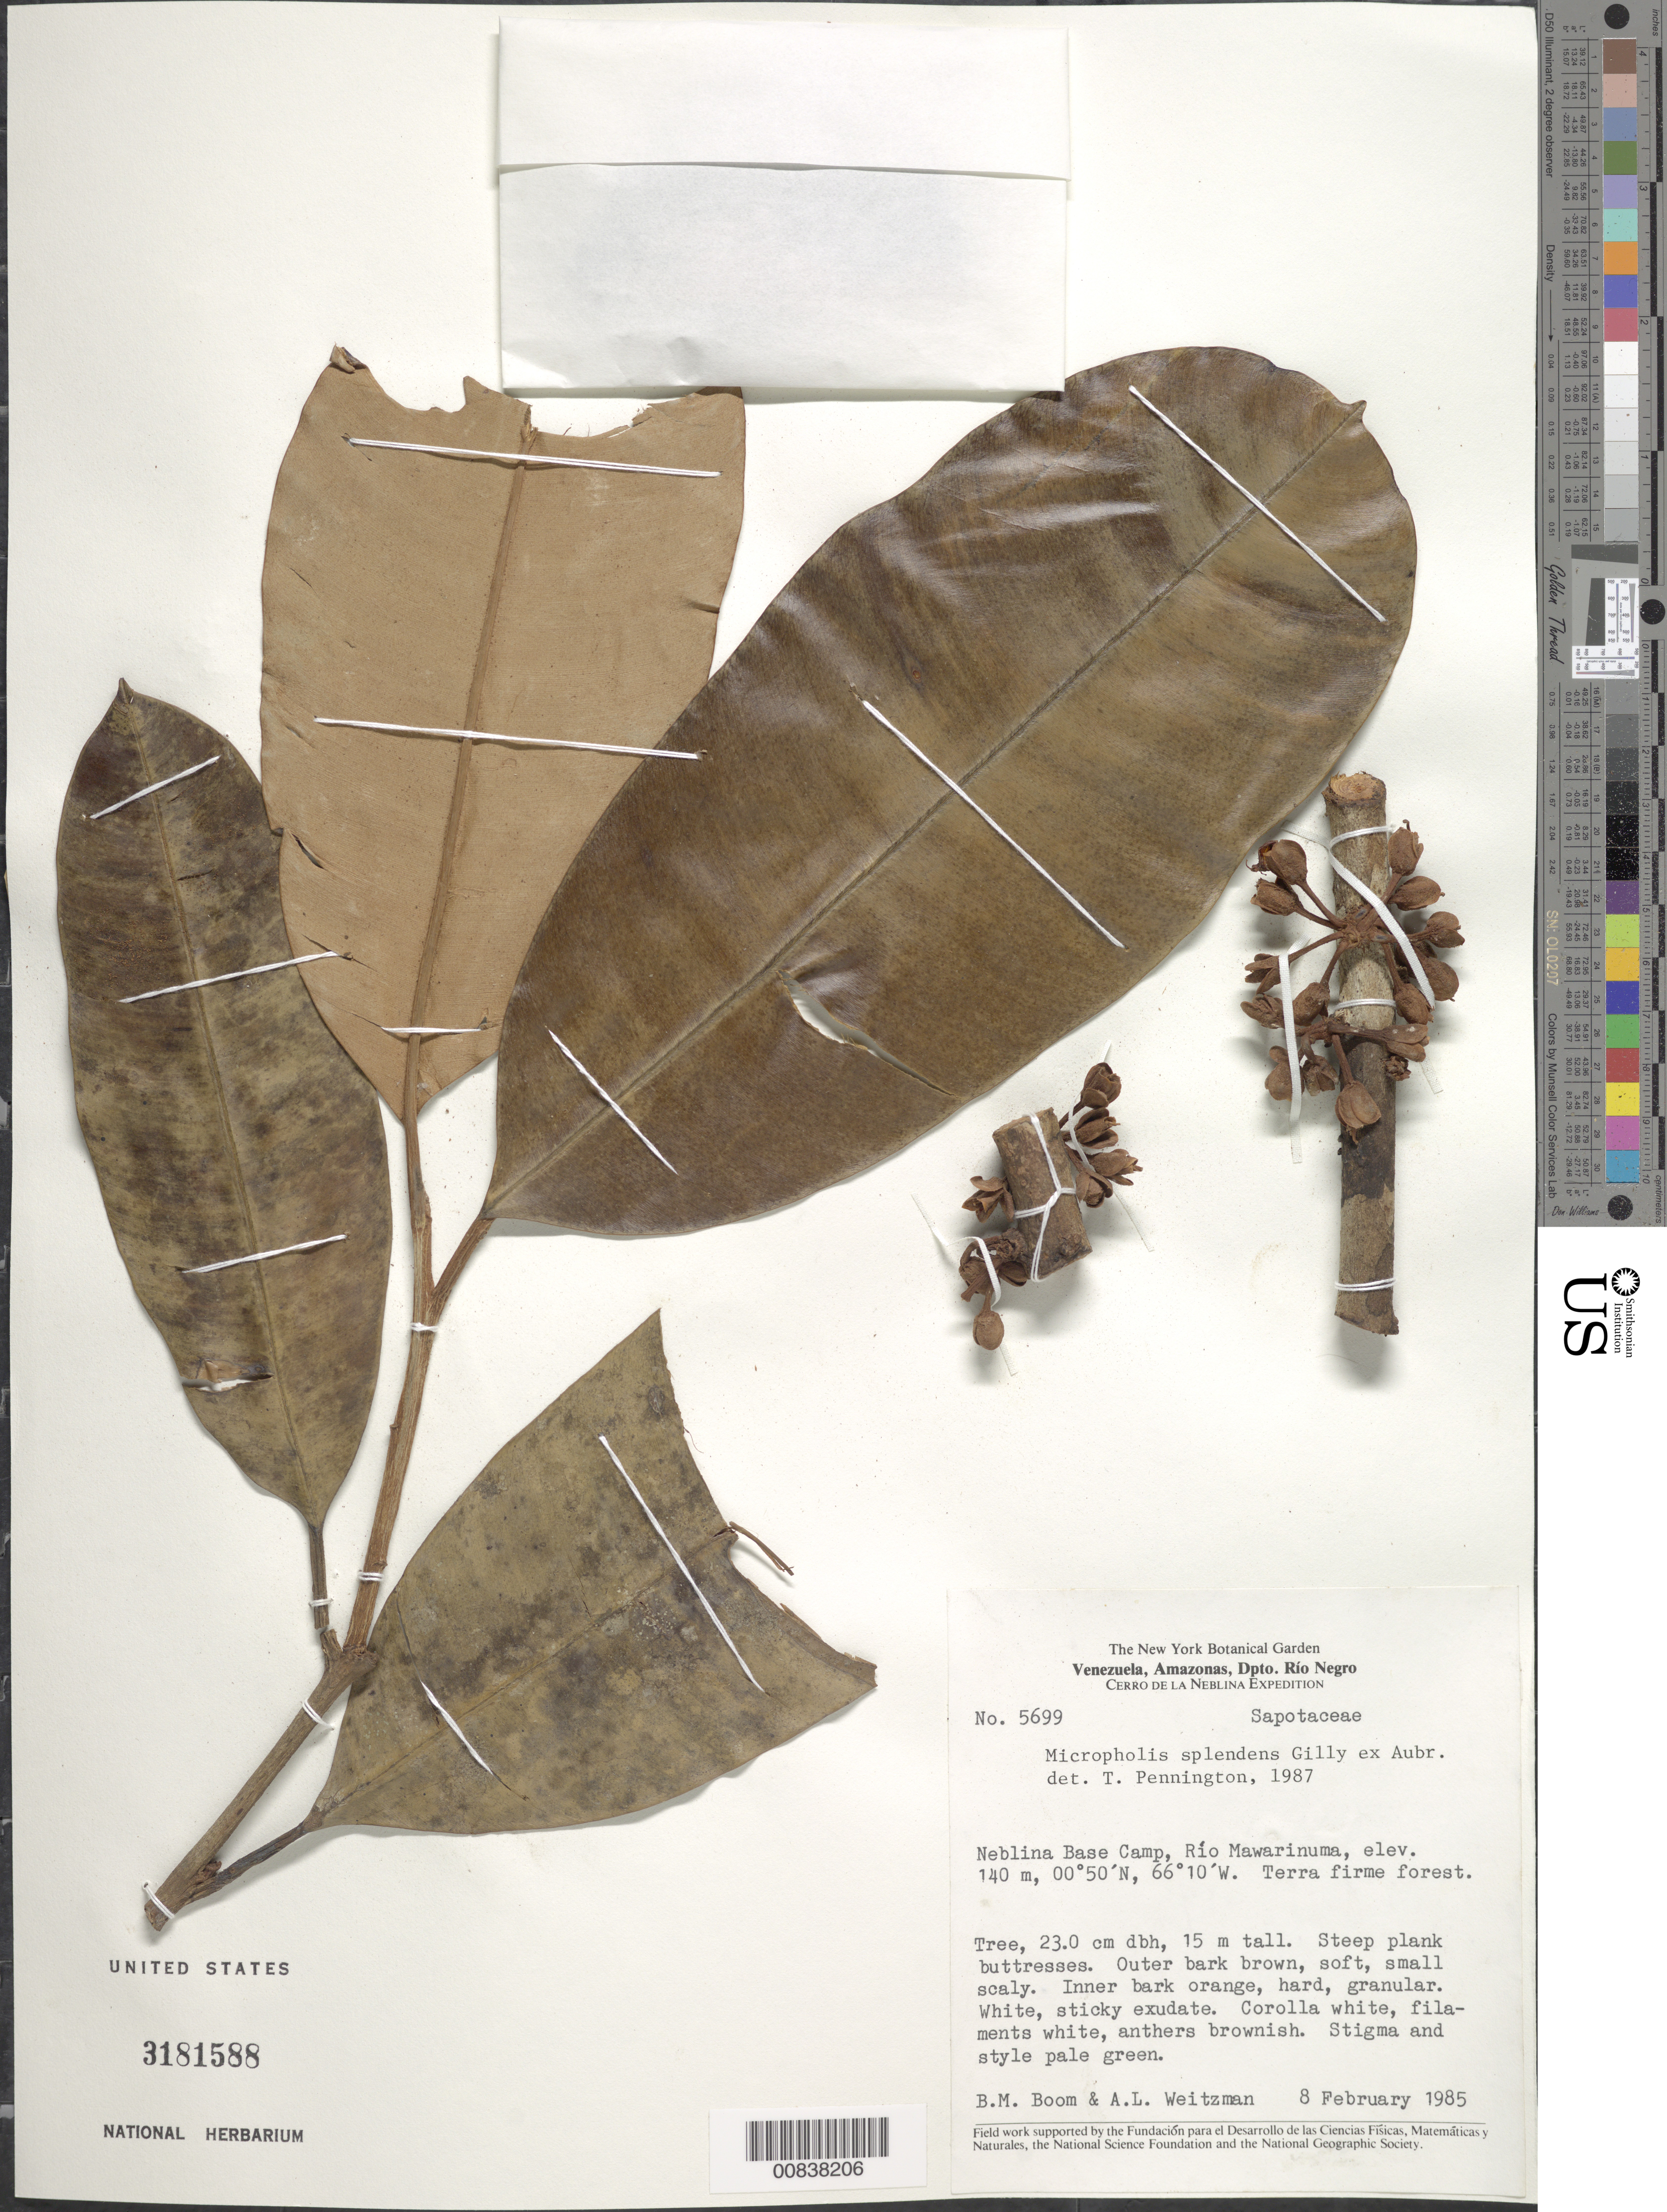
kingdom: Plantae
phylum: Tracheophyta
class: Magnoliopsida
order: Ericales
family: Sapotaceae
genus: Micropholis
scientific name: Micropholis splendens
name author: Gilly ex Aubrév.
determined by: Pennington, T. D., (K)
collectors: B. M. Boom & A. L. Weitzman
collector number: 5699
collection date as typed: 8-Feb-85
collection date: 1985-02-08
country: Venezuela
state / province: Amazonas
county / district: Río Negro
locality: Cerro de la Neblina Base Camp, Río Mawarinuma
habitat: Terra firme forest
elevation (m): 140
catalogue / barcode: US 3181588